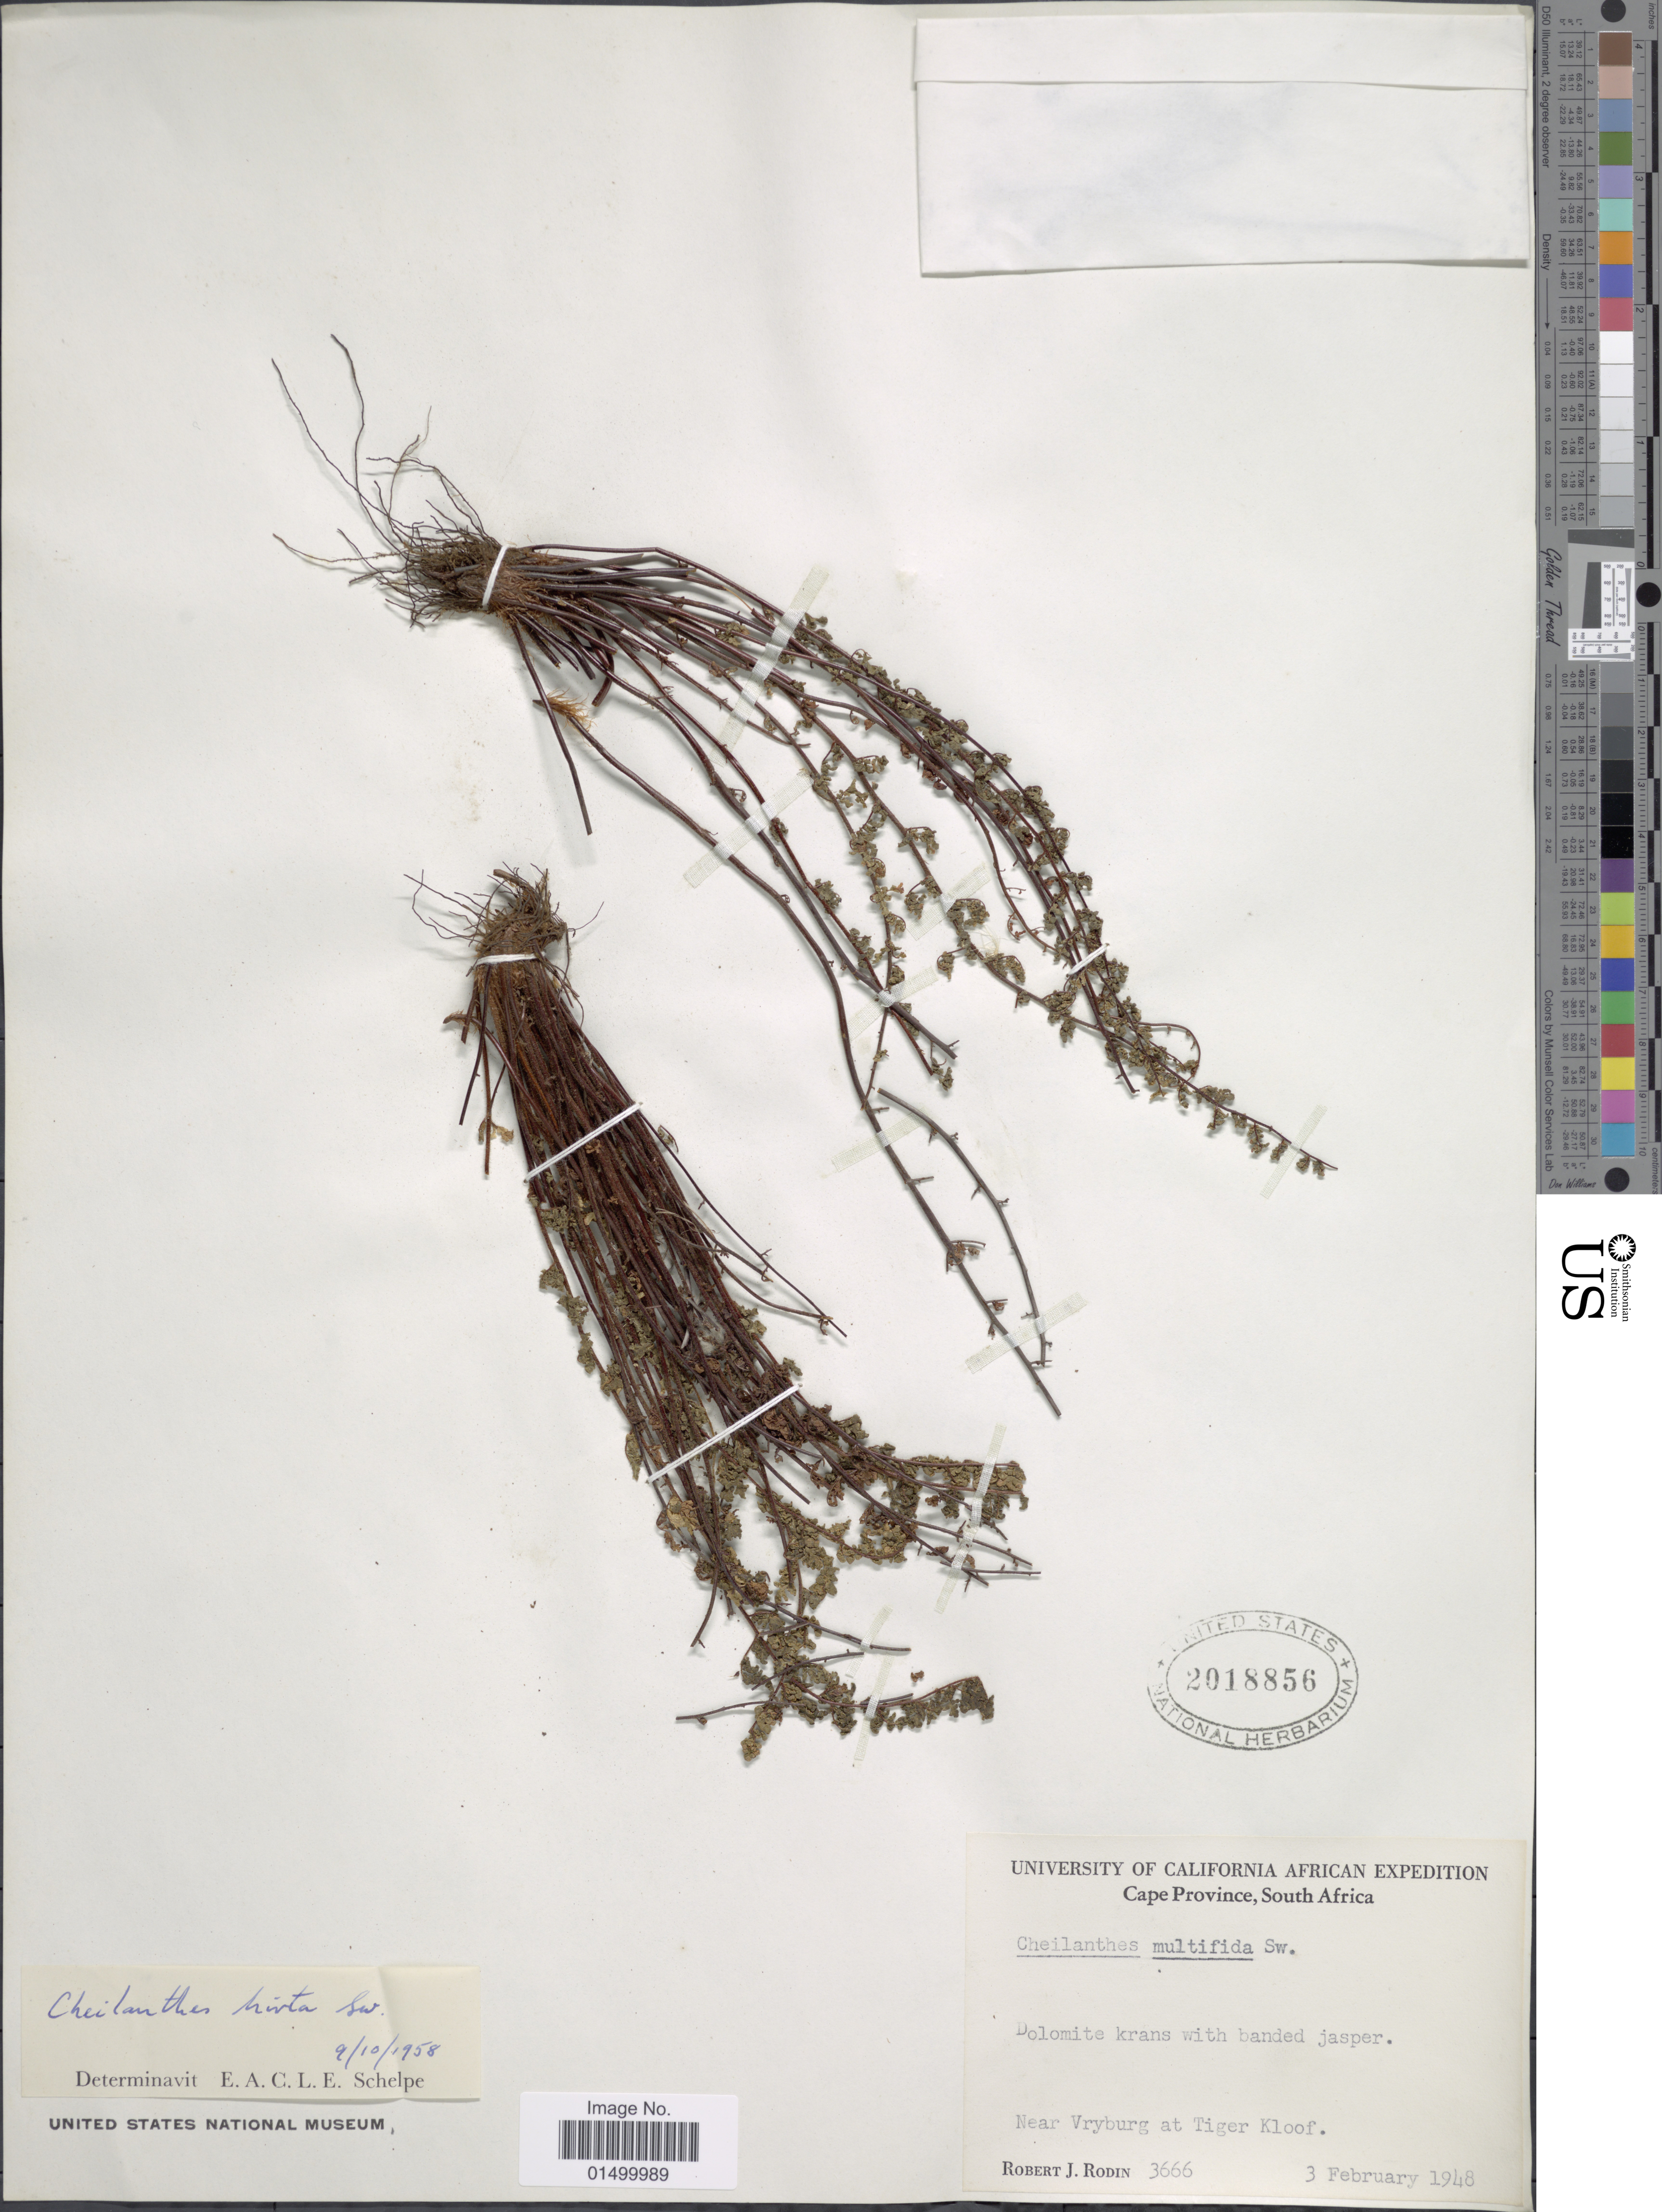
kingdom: Plantae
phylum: Tracheophyta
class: Polypodiopsida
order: Polypodiales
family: Pteridaceae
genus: Cheilanthes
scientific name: Cheilanthes hirta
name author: Sw.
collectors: R. J. Rodin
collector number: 3666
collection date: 1948-02-03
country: South Africa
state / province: North West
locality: Dolomite krans with banded jasper, Near Vryburg at Tiger Kloof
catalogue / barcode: US 2018856